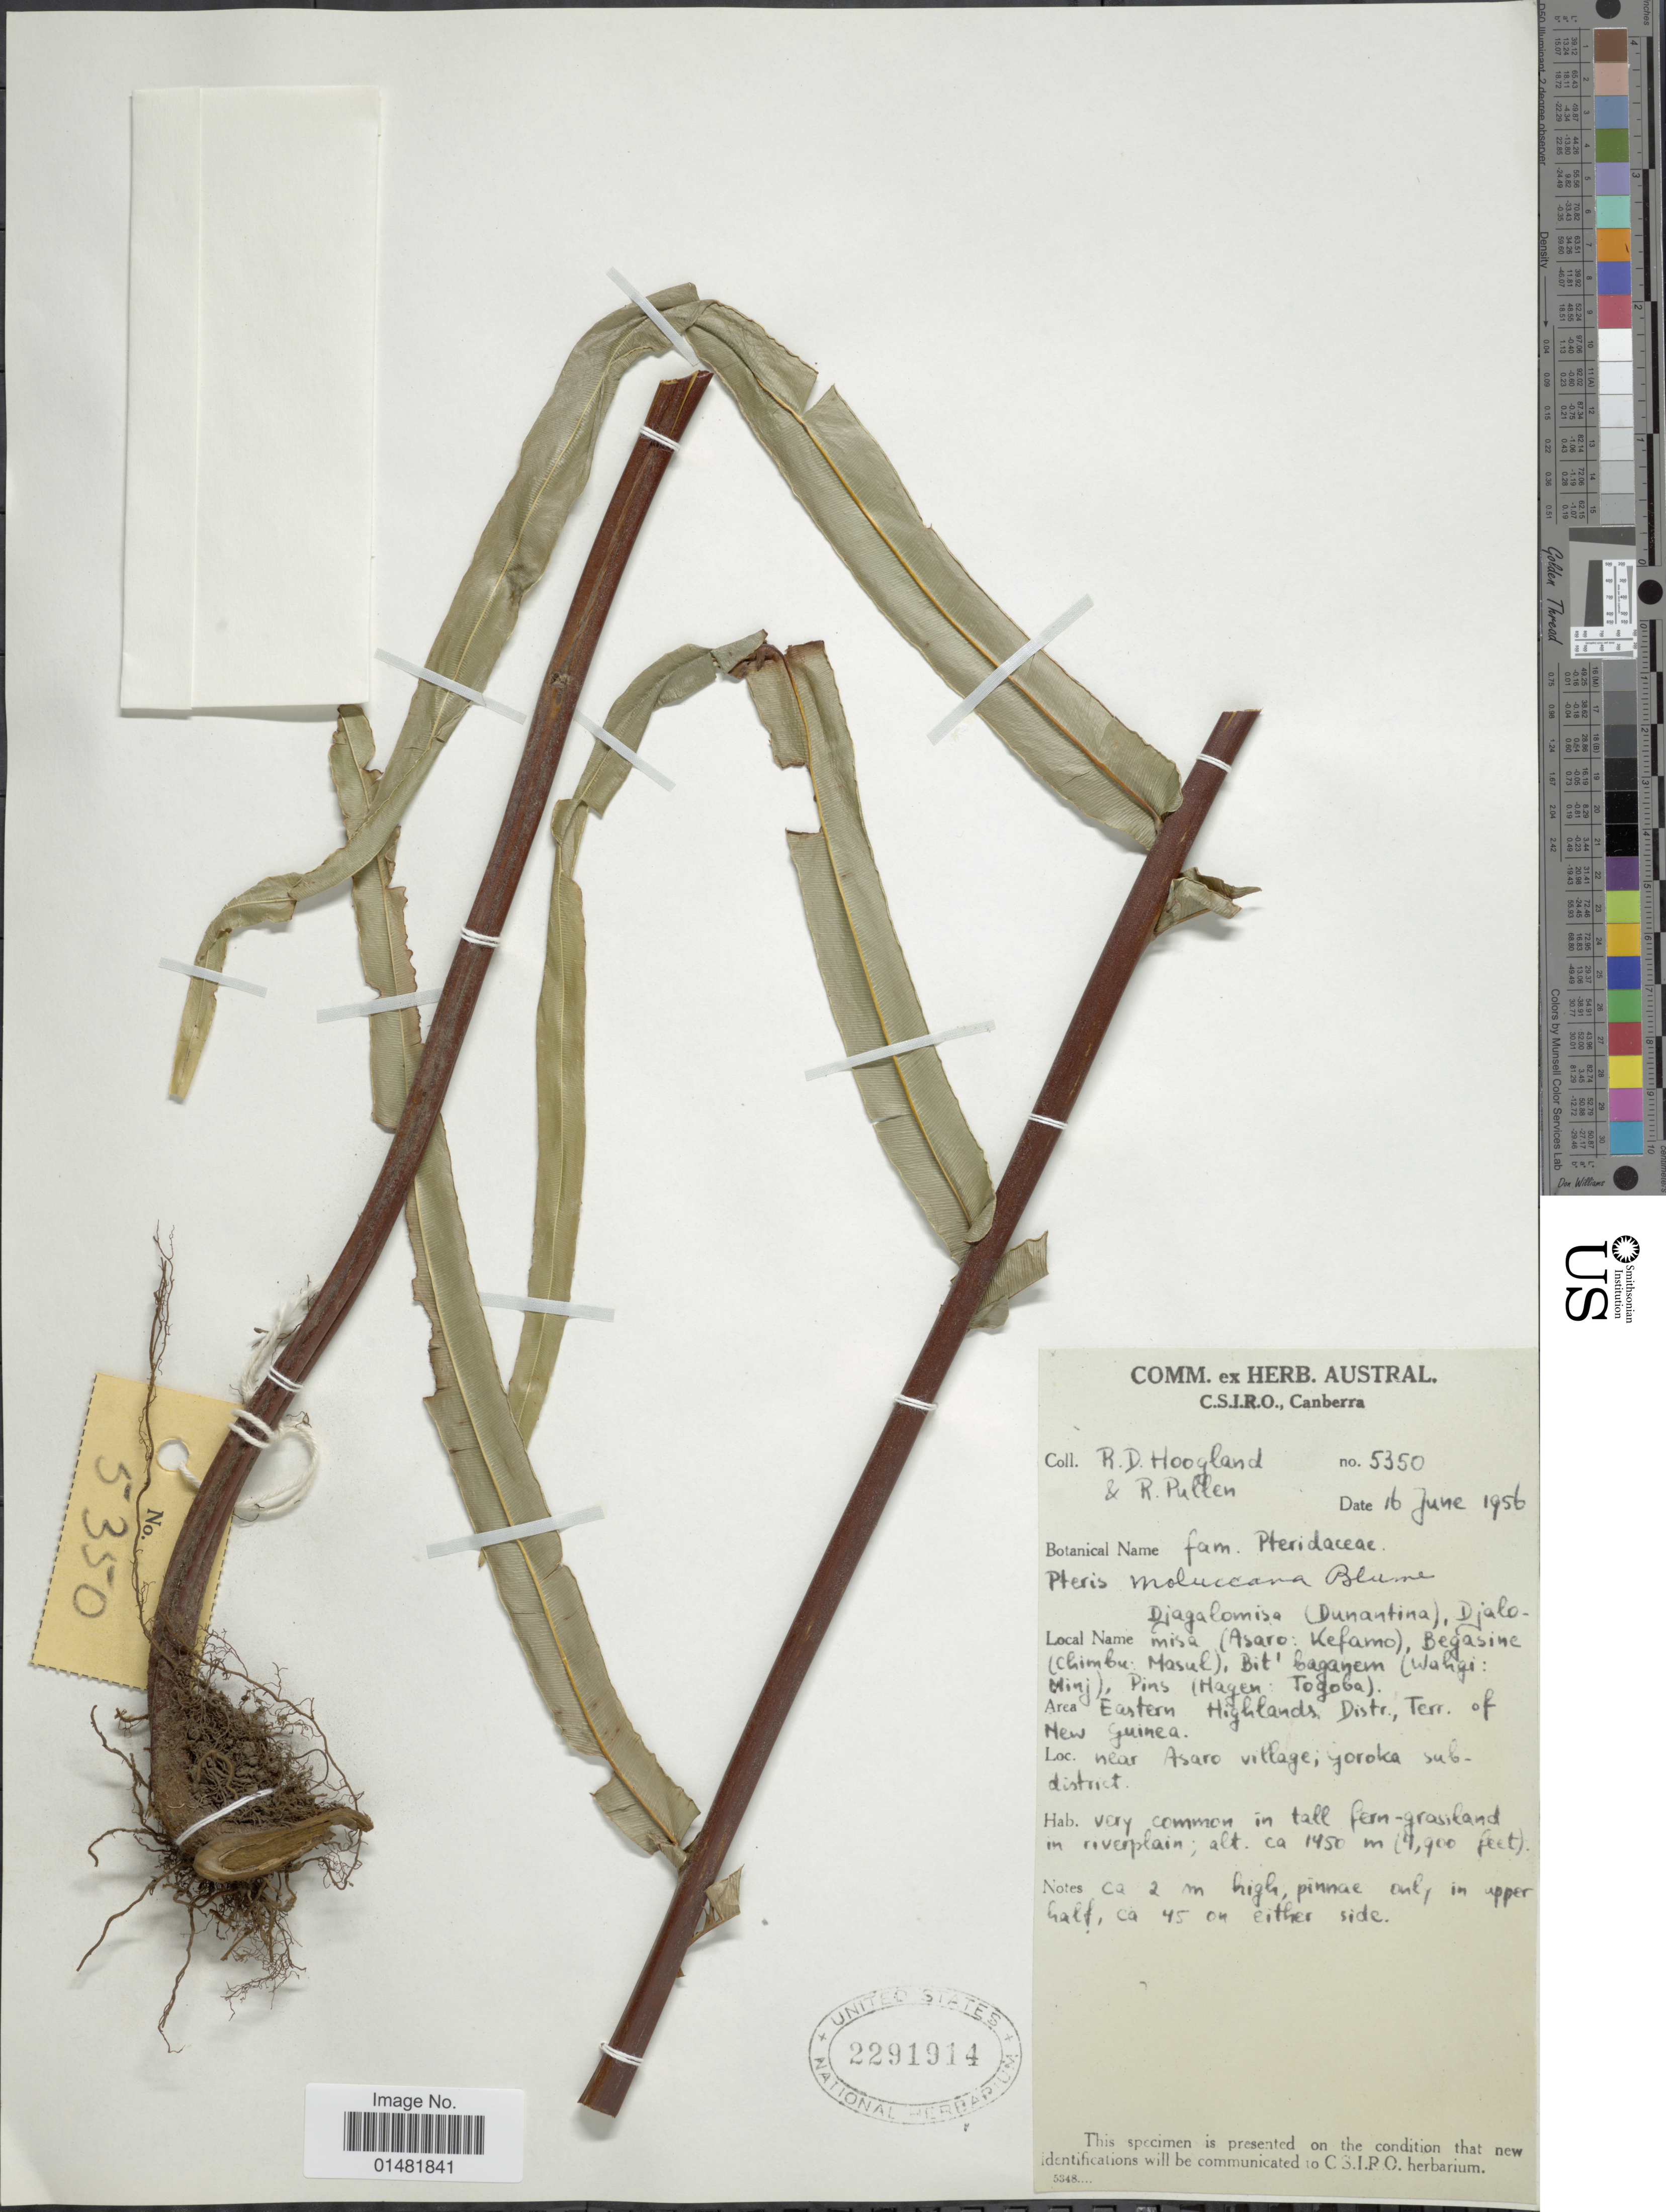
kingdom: Plantae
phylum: Tracheophyta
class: Polypodiopsida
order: Polypodiales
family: Pteridaceae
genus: Pteris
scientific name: Pteris moluccana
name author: Blume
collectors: R. D. Hoogland & R. Pullen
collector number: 5350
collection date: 1956-06-16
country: Papua New Guinea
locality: Eastern Highlands Distr., Terr. of New Guinea, near Asaro village, Goroka subdistrict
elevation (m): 1450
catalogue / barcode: US 2291914